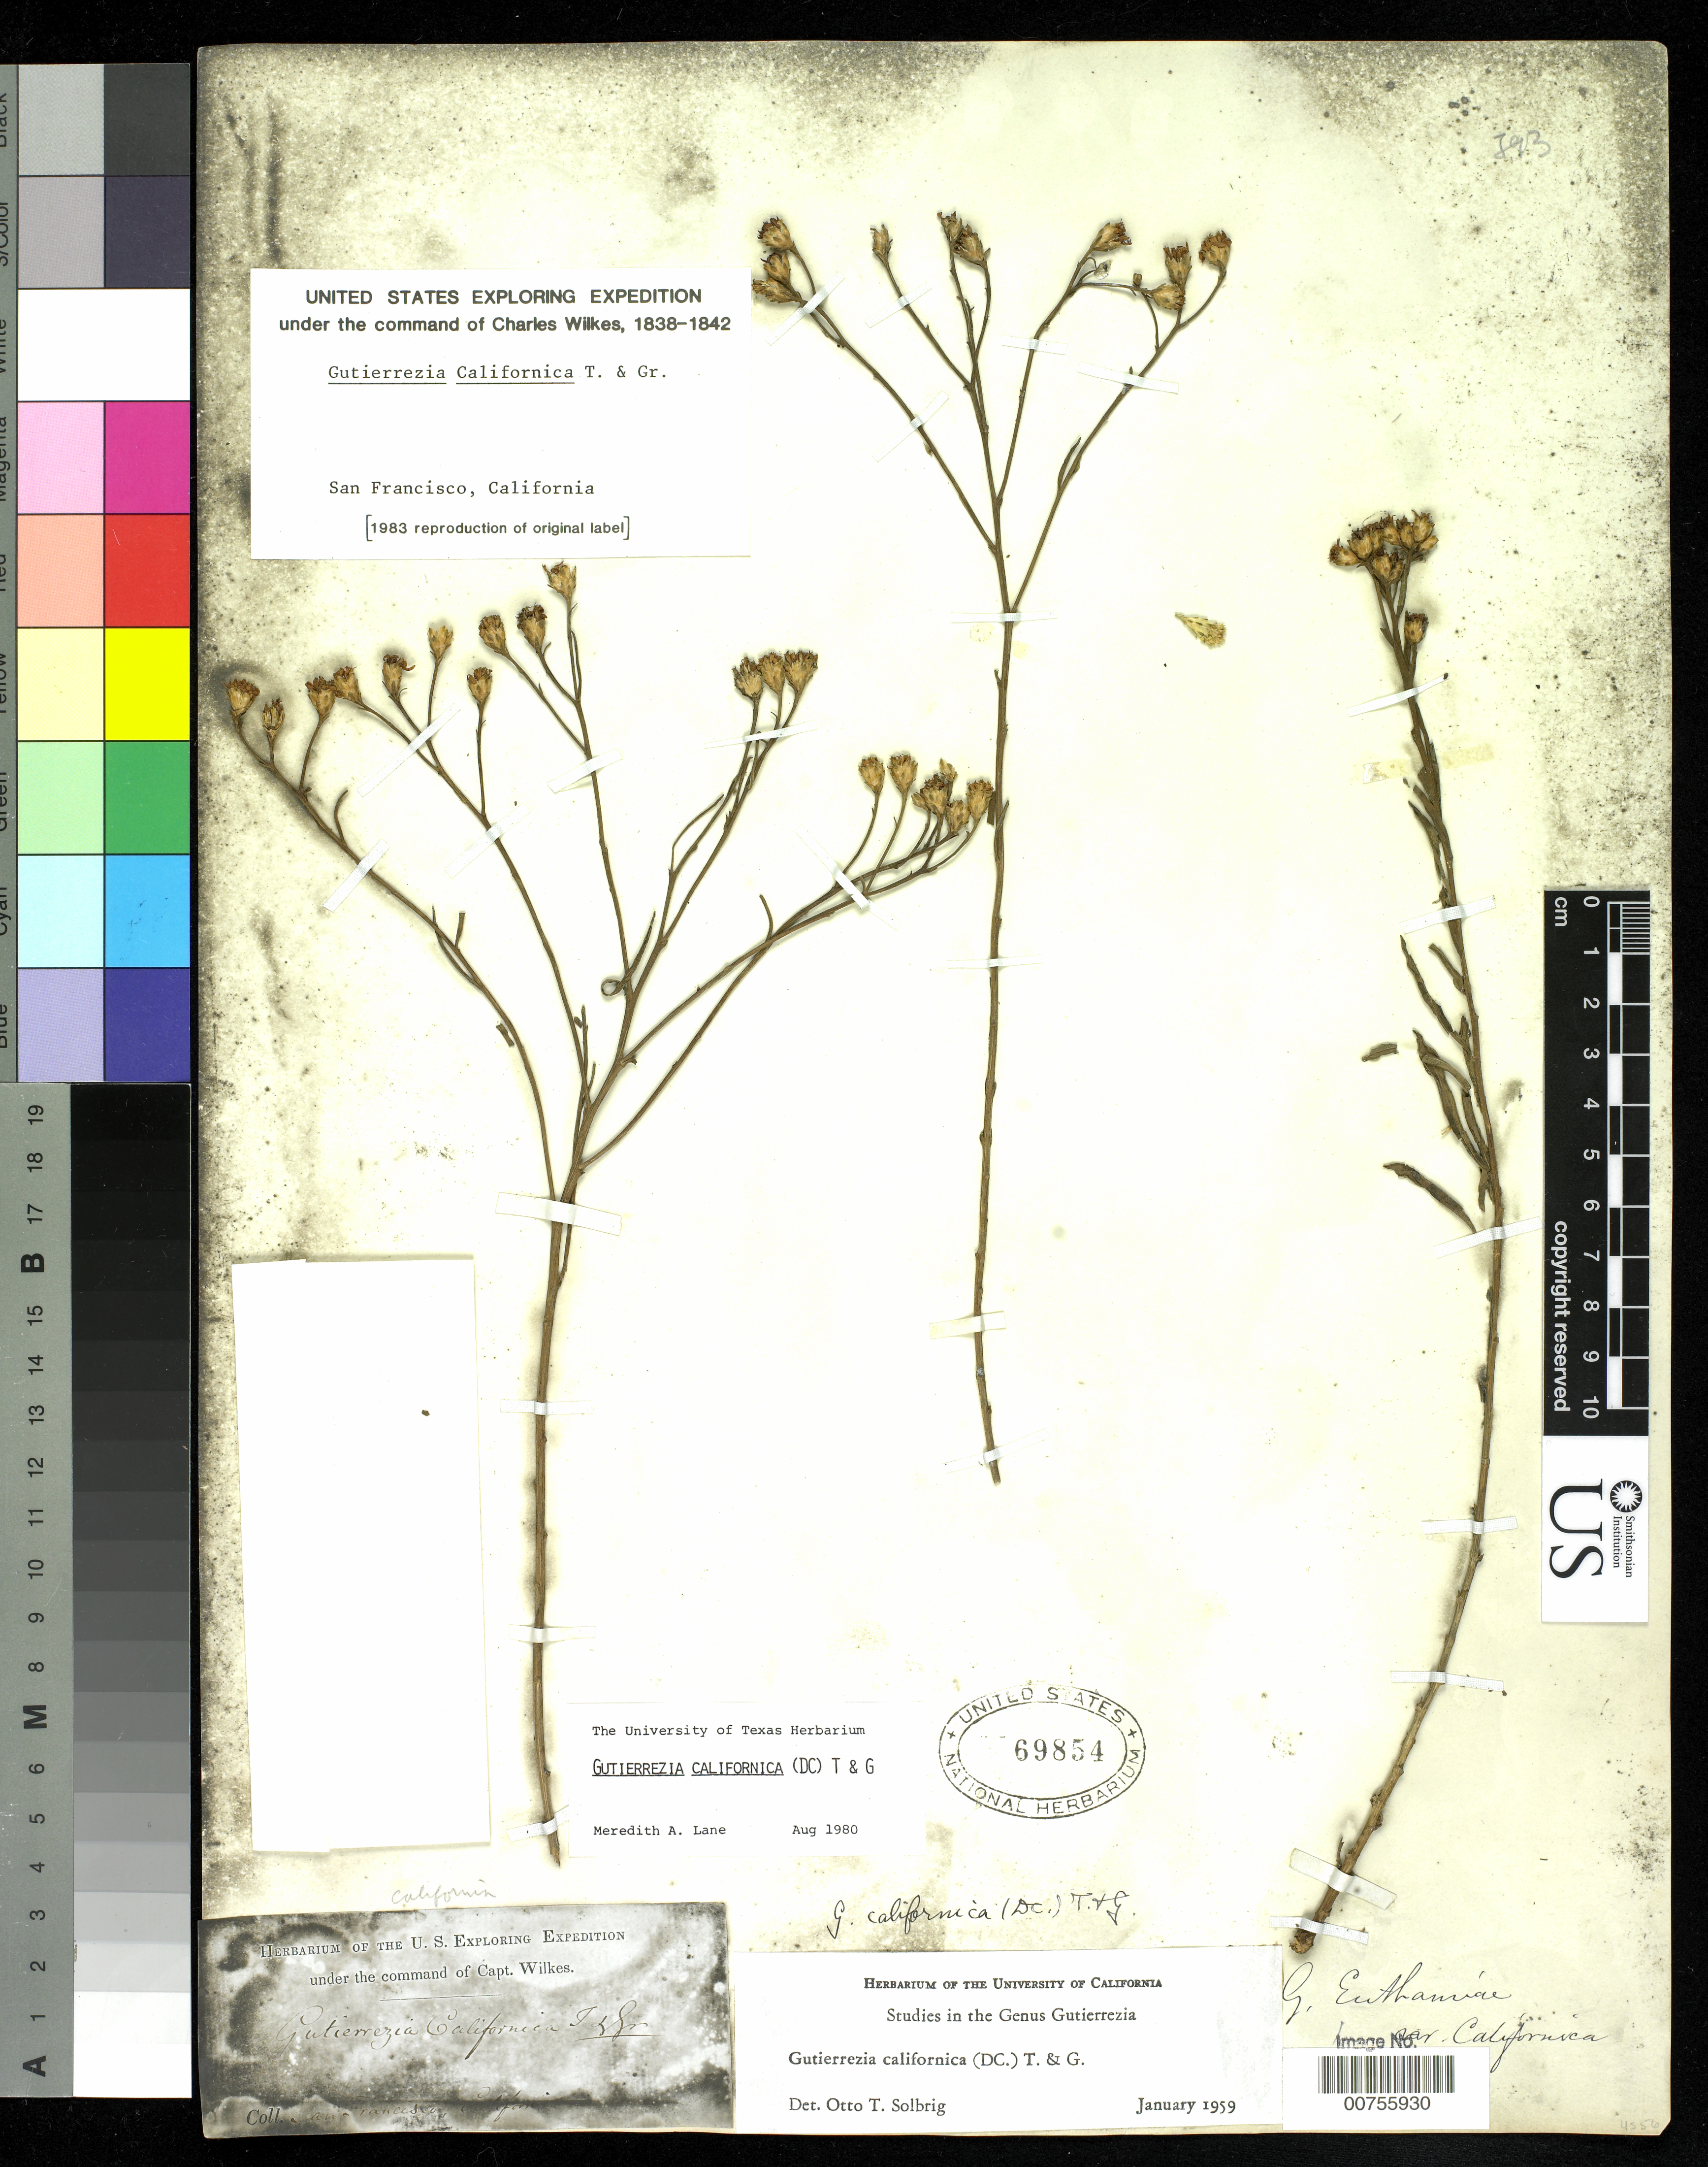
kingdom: Plantae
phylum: Tracheophyta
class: Magnoliopsida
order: Asterales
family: Asteraceae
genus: Gutierrezia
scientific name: Gutierrezia californica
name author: Torr. & A. Gray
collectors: Wilkes Explor. Exped.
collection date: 1838/1842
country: United States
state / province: California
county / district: San Francisco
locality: San Francisco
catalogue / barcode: US 69854